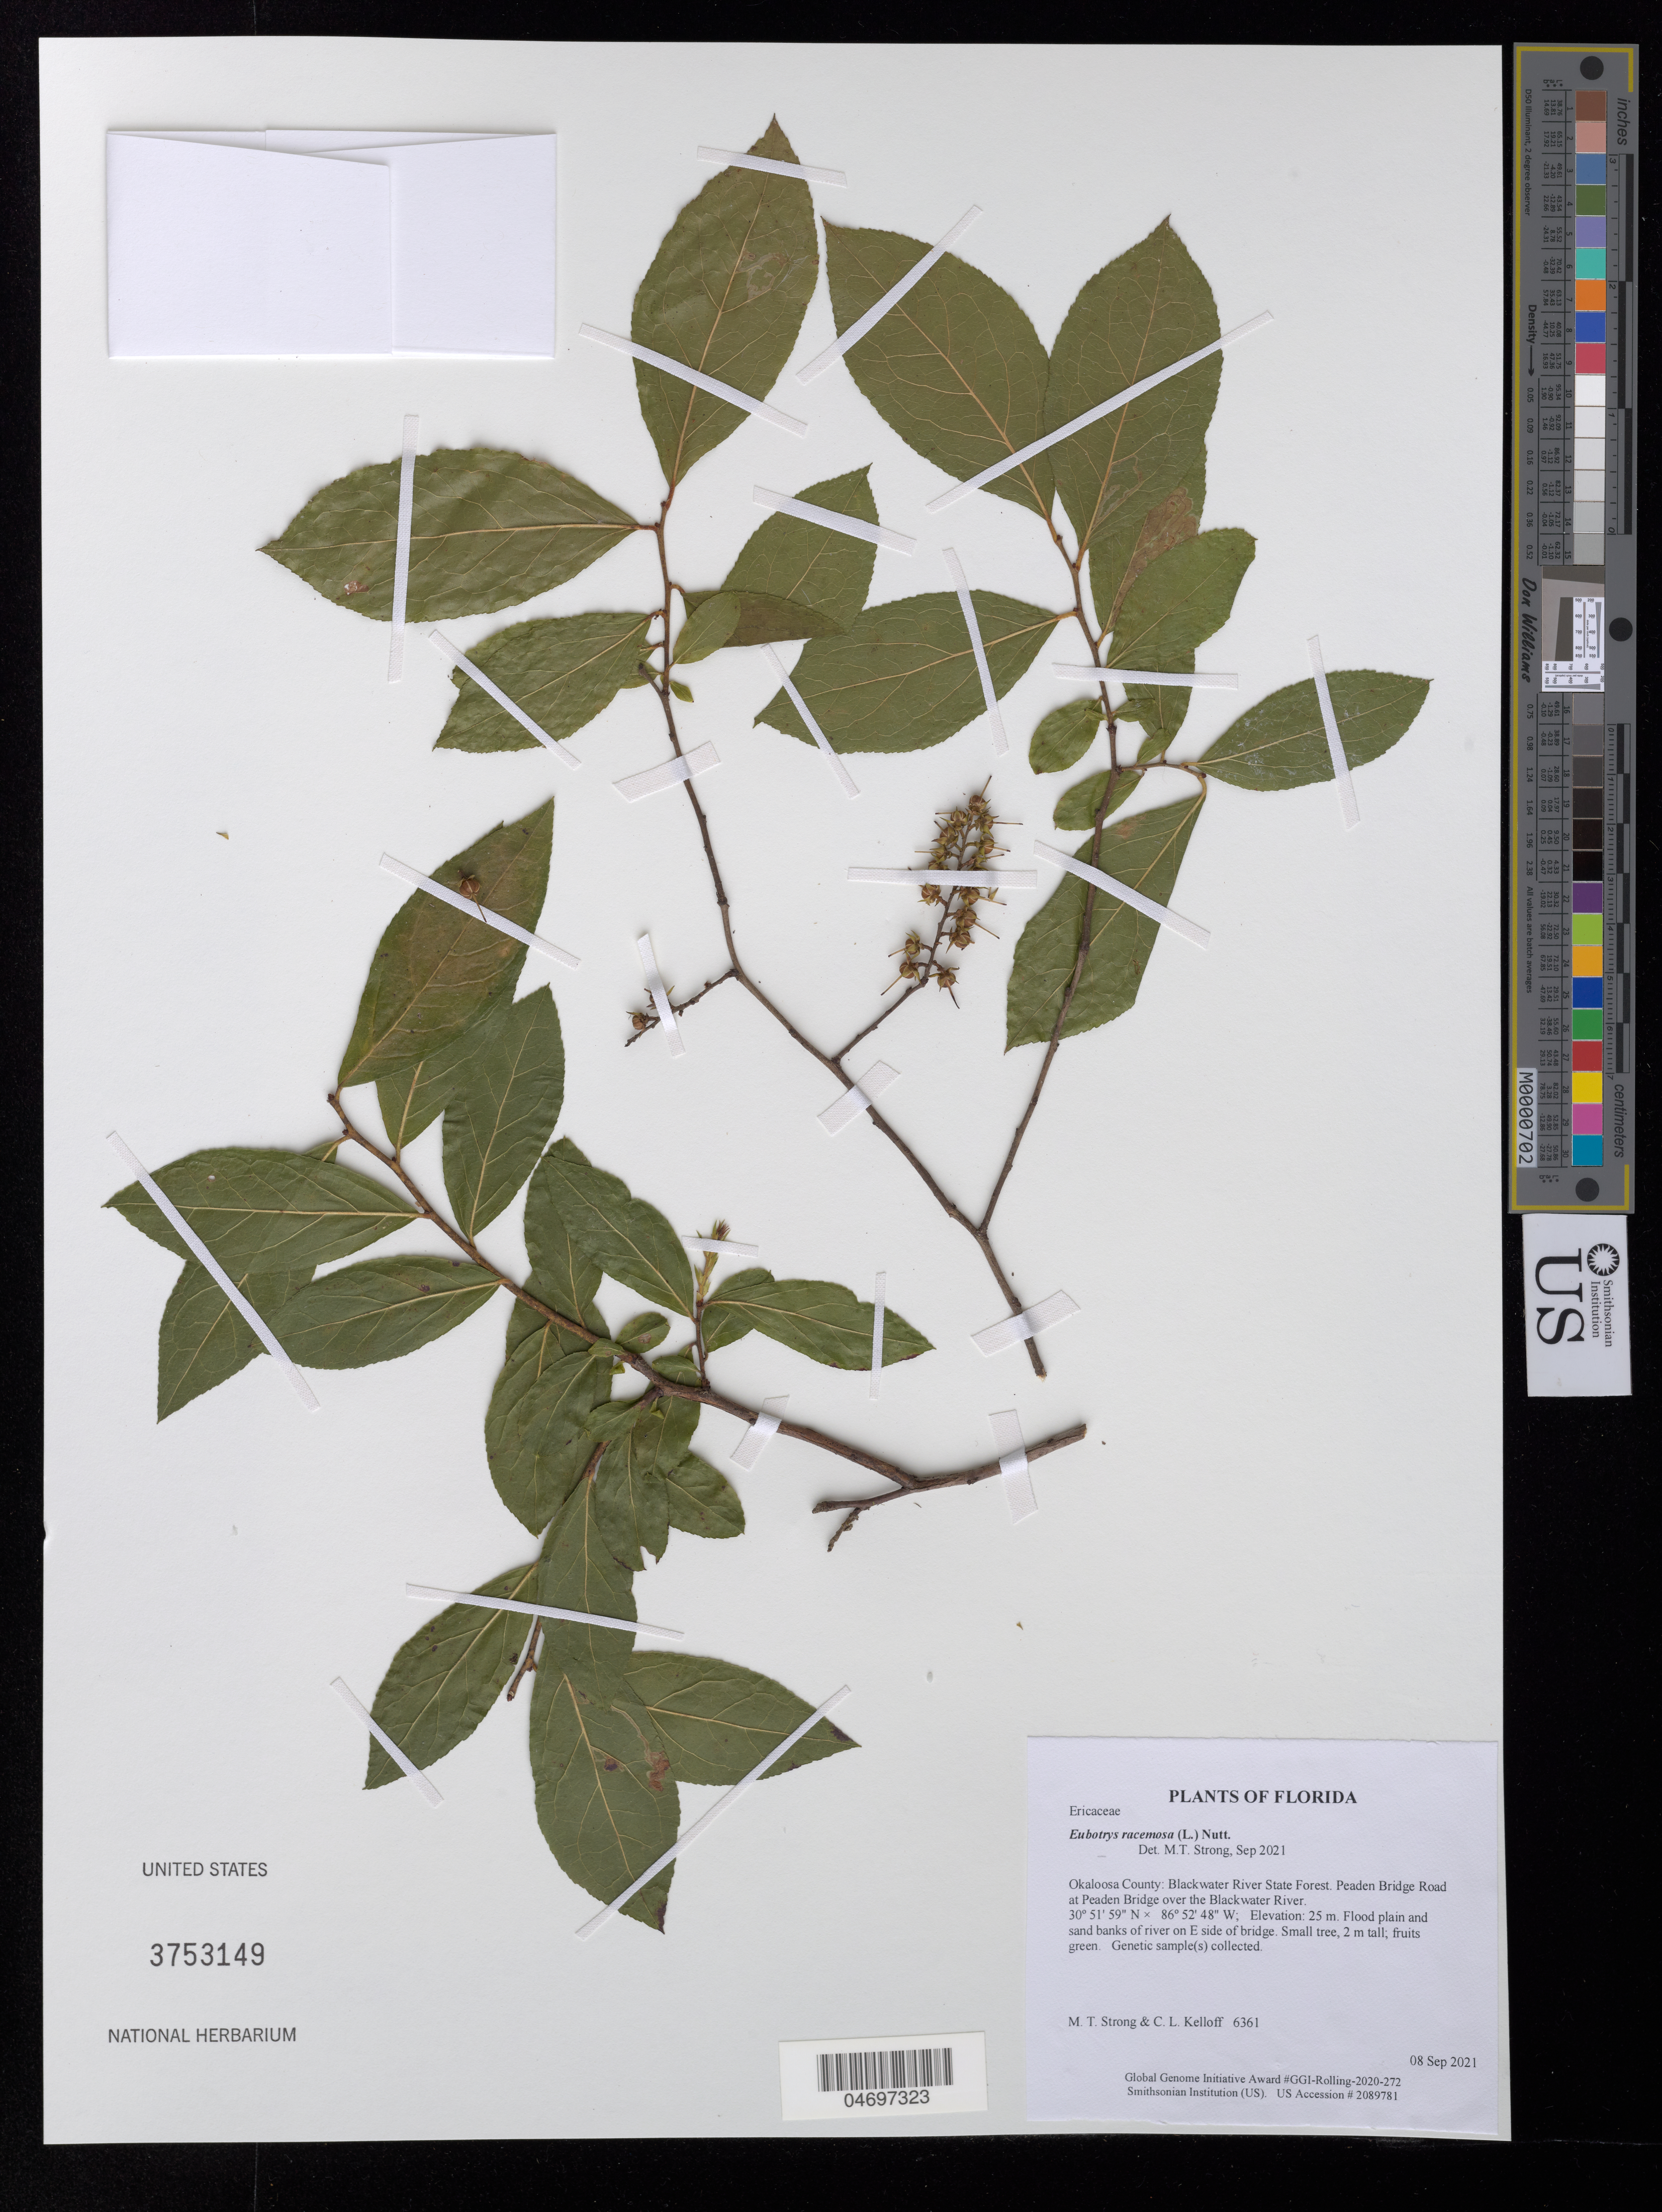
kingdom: Plantae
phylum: Tracheophyta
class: Magnoliopsida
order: Ericales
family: Ericaceae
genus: Eubotrys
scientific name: Eubotrys racemosa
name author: (L.) Nutt.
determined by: Strong, Mark T.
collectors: M. T. Strong & C. L. Kelloff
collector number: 6361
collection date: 2021-09-08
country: United States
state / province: Florida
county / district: Okaloosa County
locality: Blackwater River State Forest. Peaden Bridge Road at Peaden Bridge over the Blackwater River.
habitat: Flood plain and sand banks of river on E side of bridge.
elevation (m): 25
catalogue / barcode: US 3753149